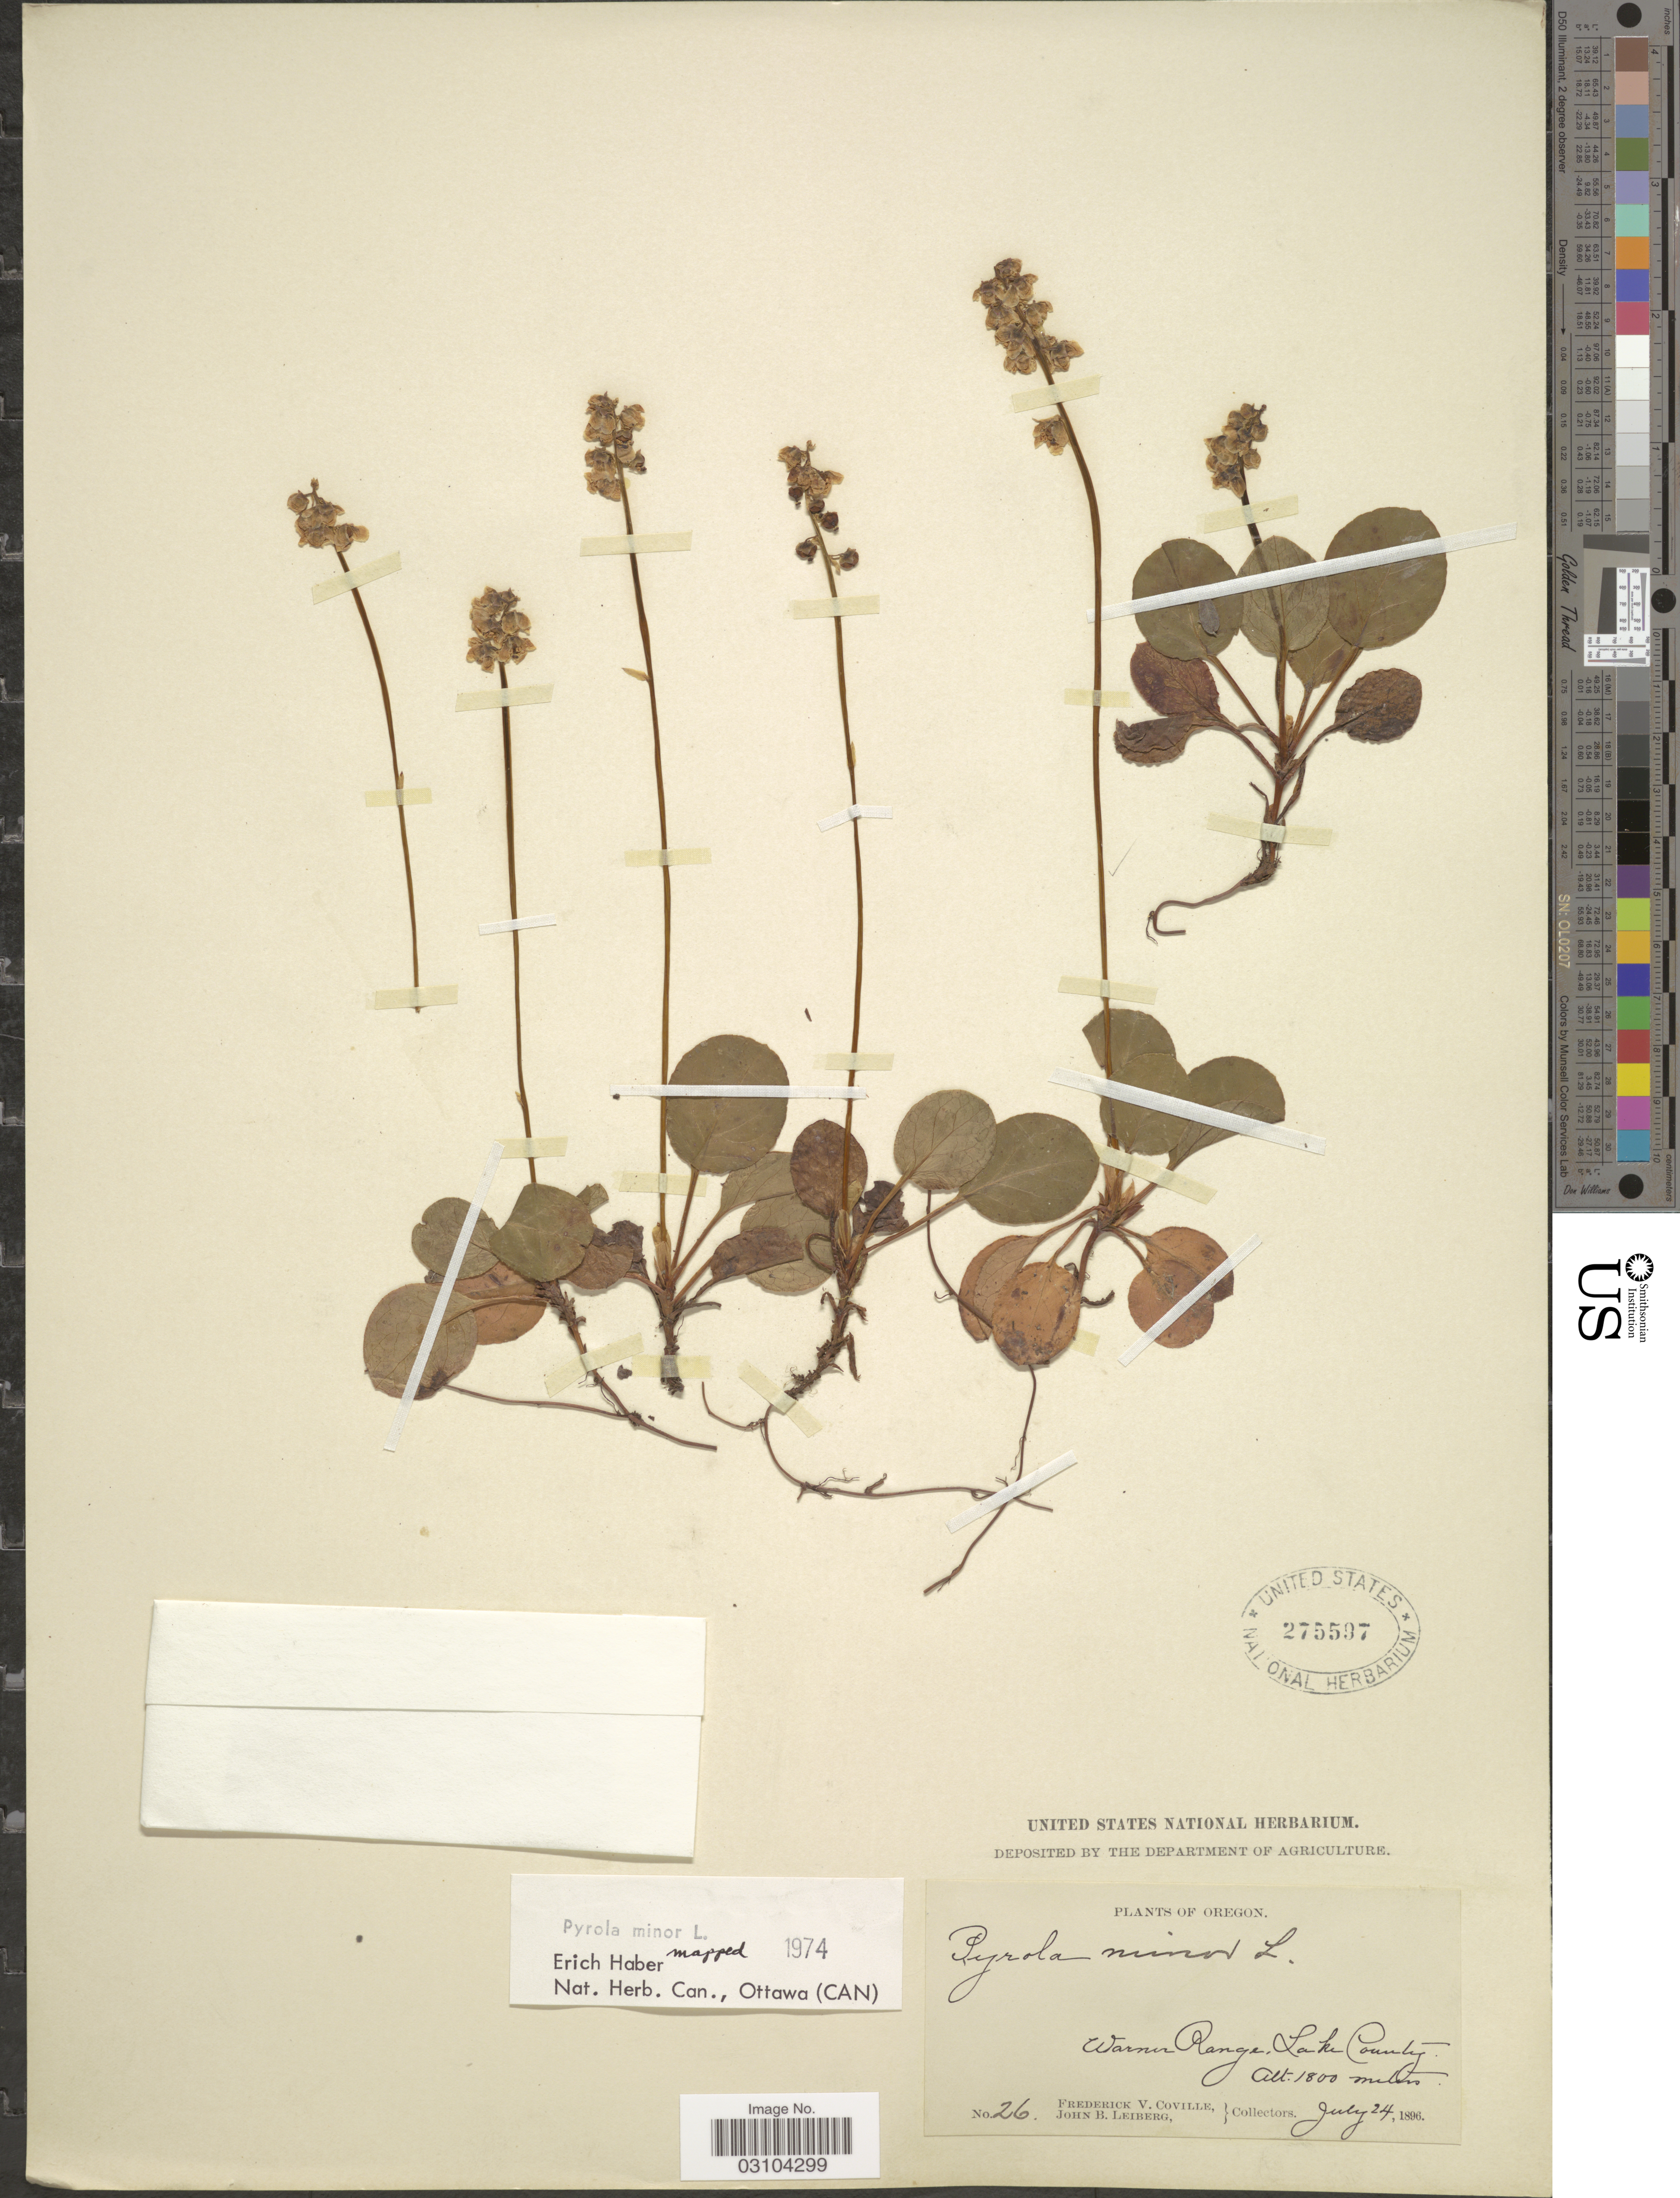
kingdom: Plantae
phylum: Tracheophyta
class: Magnoliopsida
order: Ericales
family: Ericaceae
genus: Pyrola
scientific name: Pyrola minor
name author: L.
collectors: F. V. Coville & J. B. Leiberg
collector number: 26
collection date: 1896-07-24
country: United States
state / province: Oregon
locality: Warner Range, Lake County.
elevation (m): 1800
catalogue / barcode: US 275597